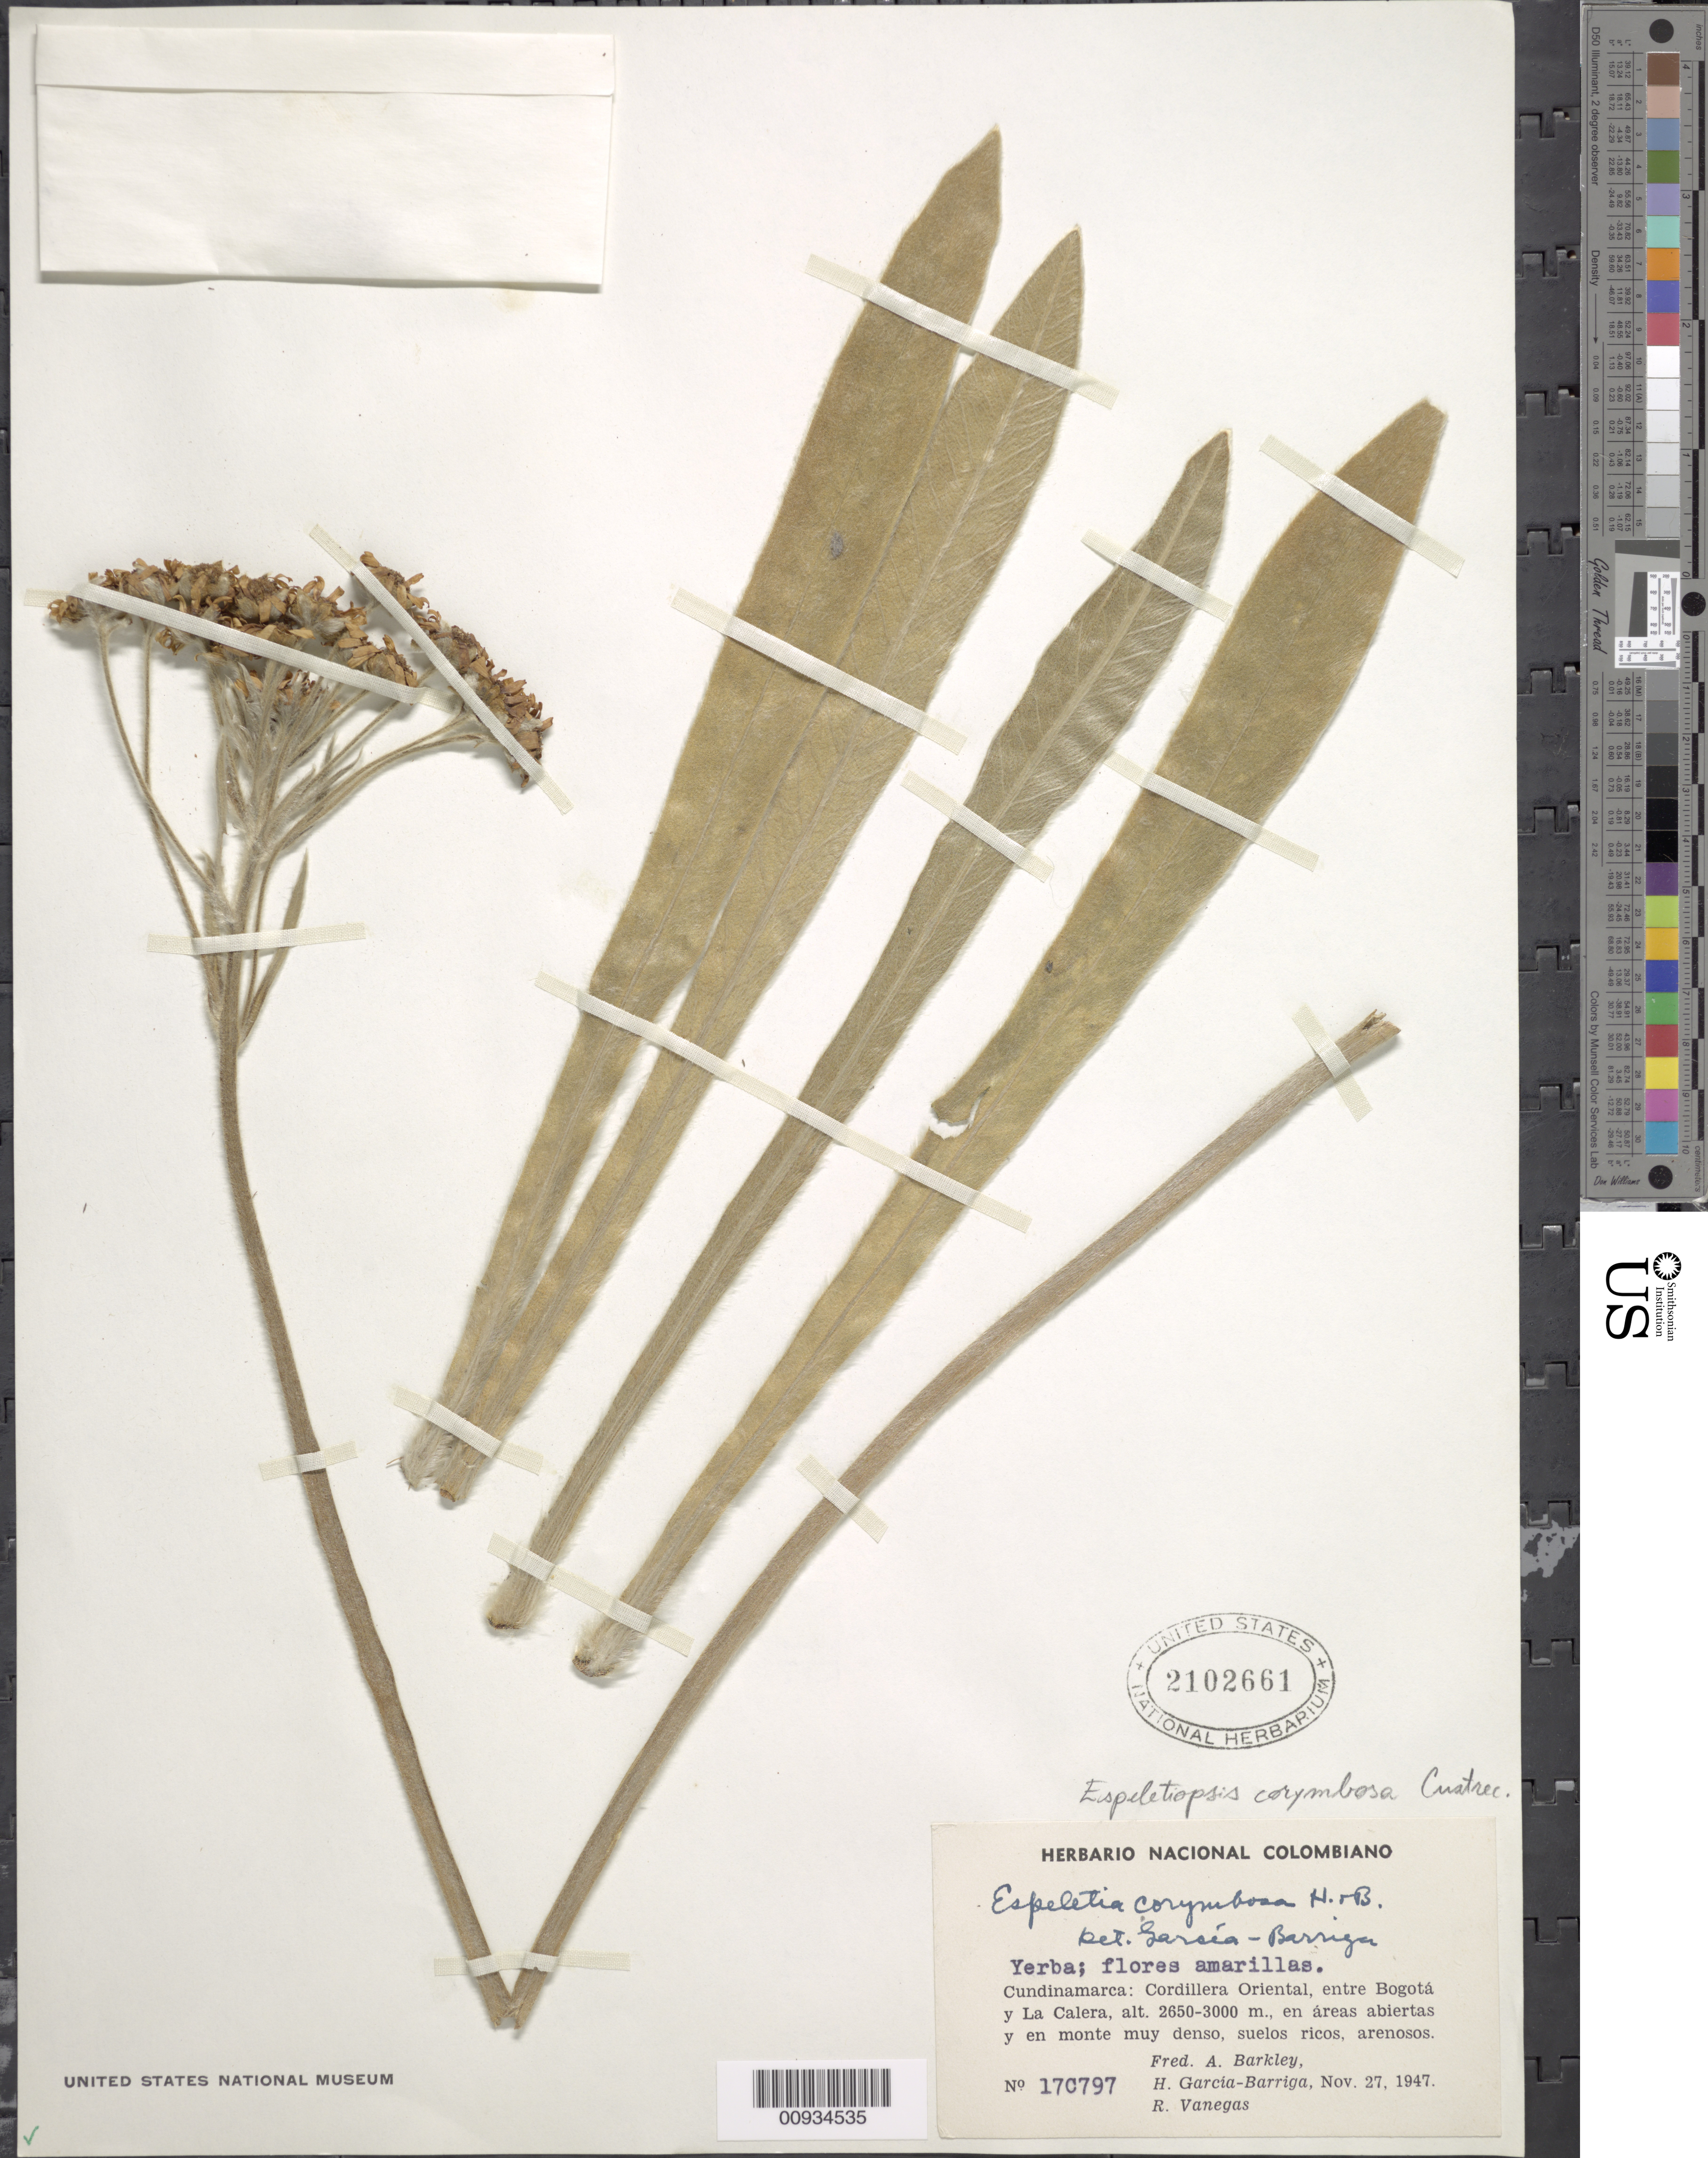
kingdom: Plantae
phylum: Tracheophyta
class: Magnoliopsida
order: Asterales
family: Asteraceae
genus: Espeletiopsis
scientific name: Espeletiopsis corymbosa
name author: (Humb. & Bonpl.) Cuatrec.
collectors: F. A. Barkley, H. García Barriga & R. Vanegas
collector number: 17C797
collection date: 1947-11-27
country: Colombia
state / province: Cundinamarca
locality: Cundinamarca: Cordillera Oriental, entre Bogota y La Calera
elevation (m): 2650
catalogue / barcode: US 2102661